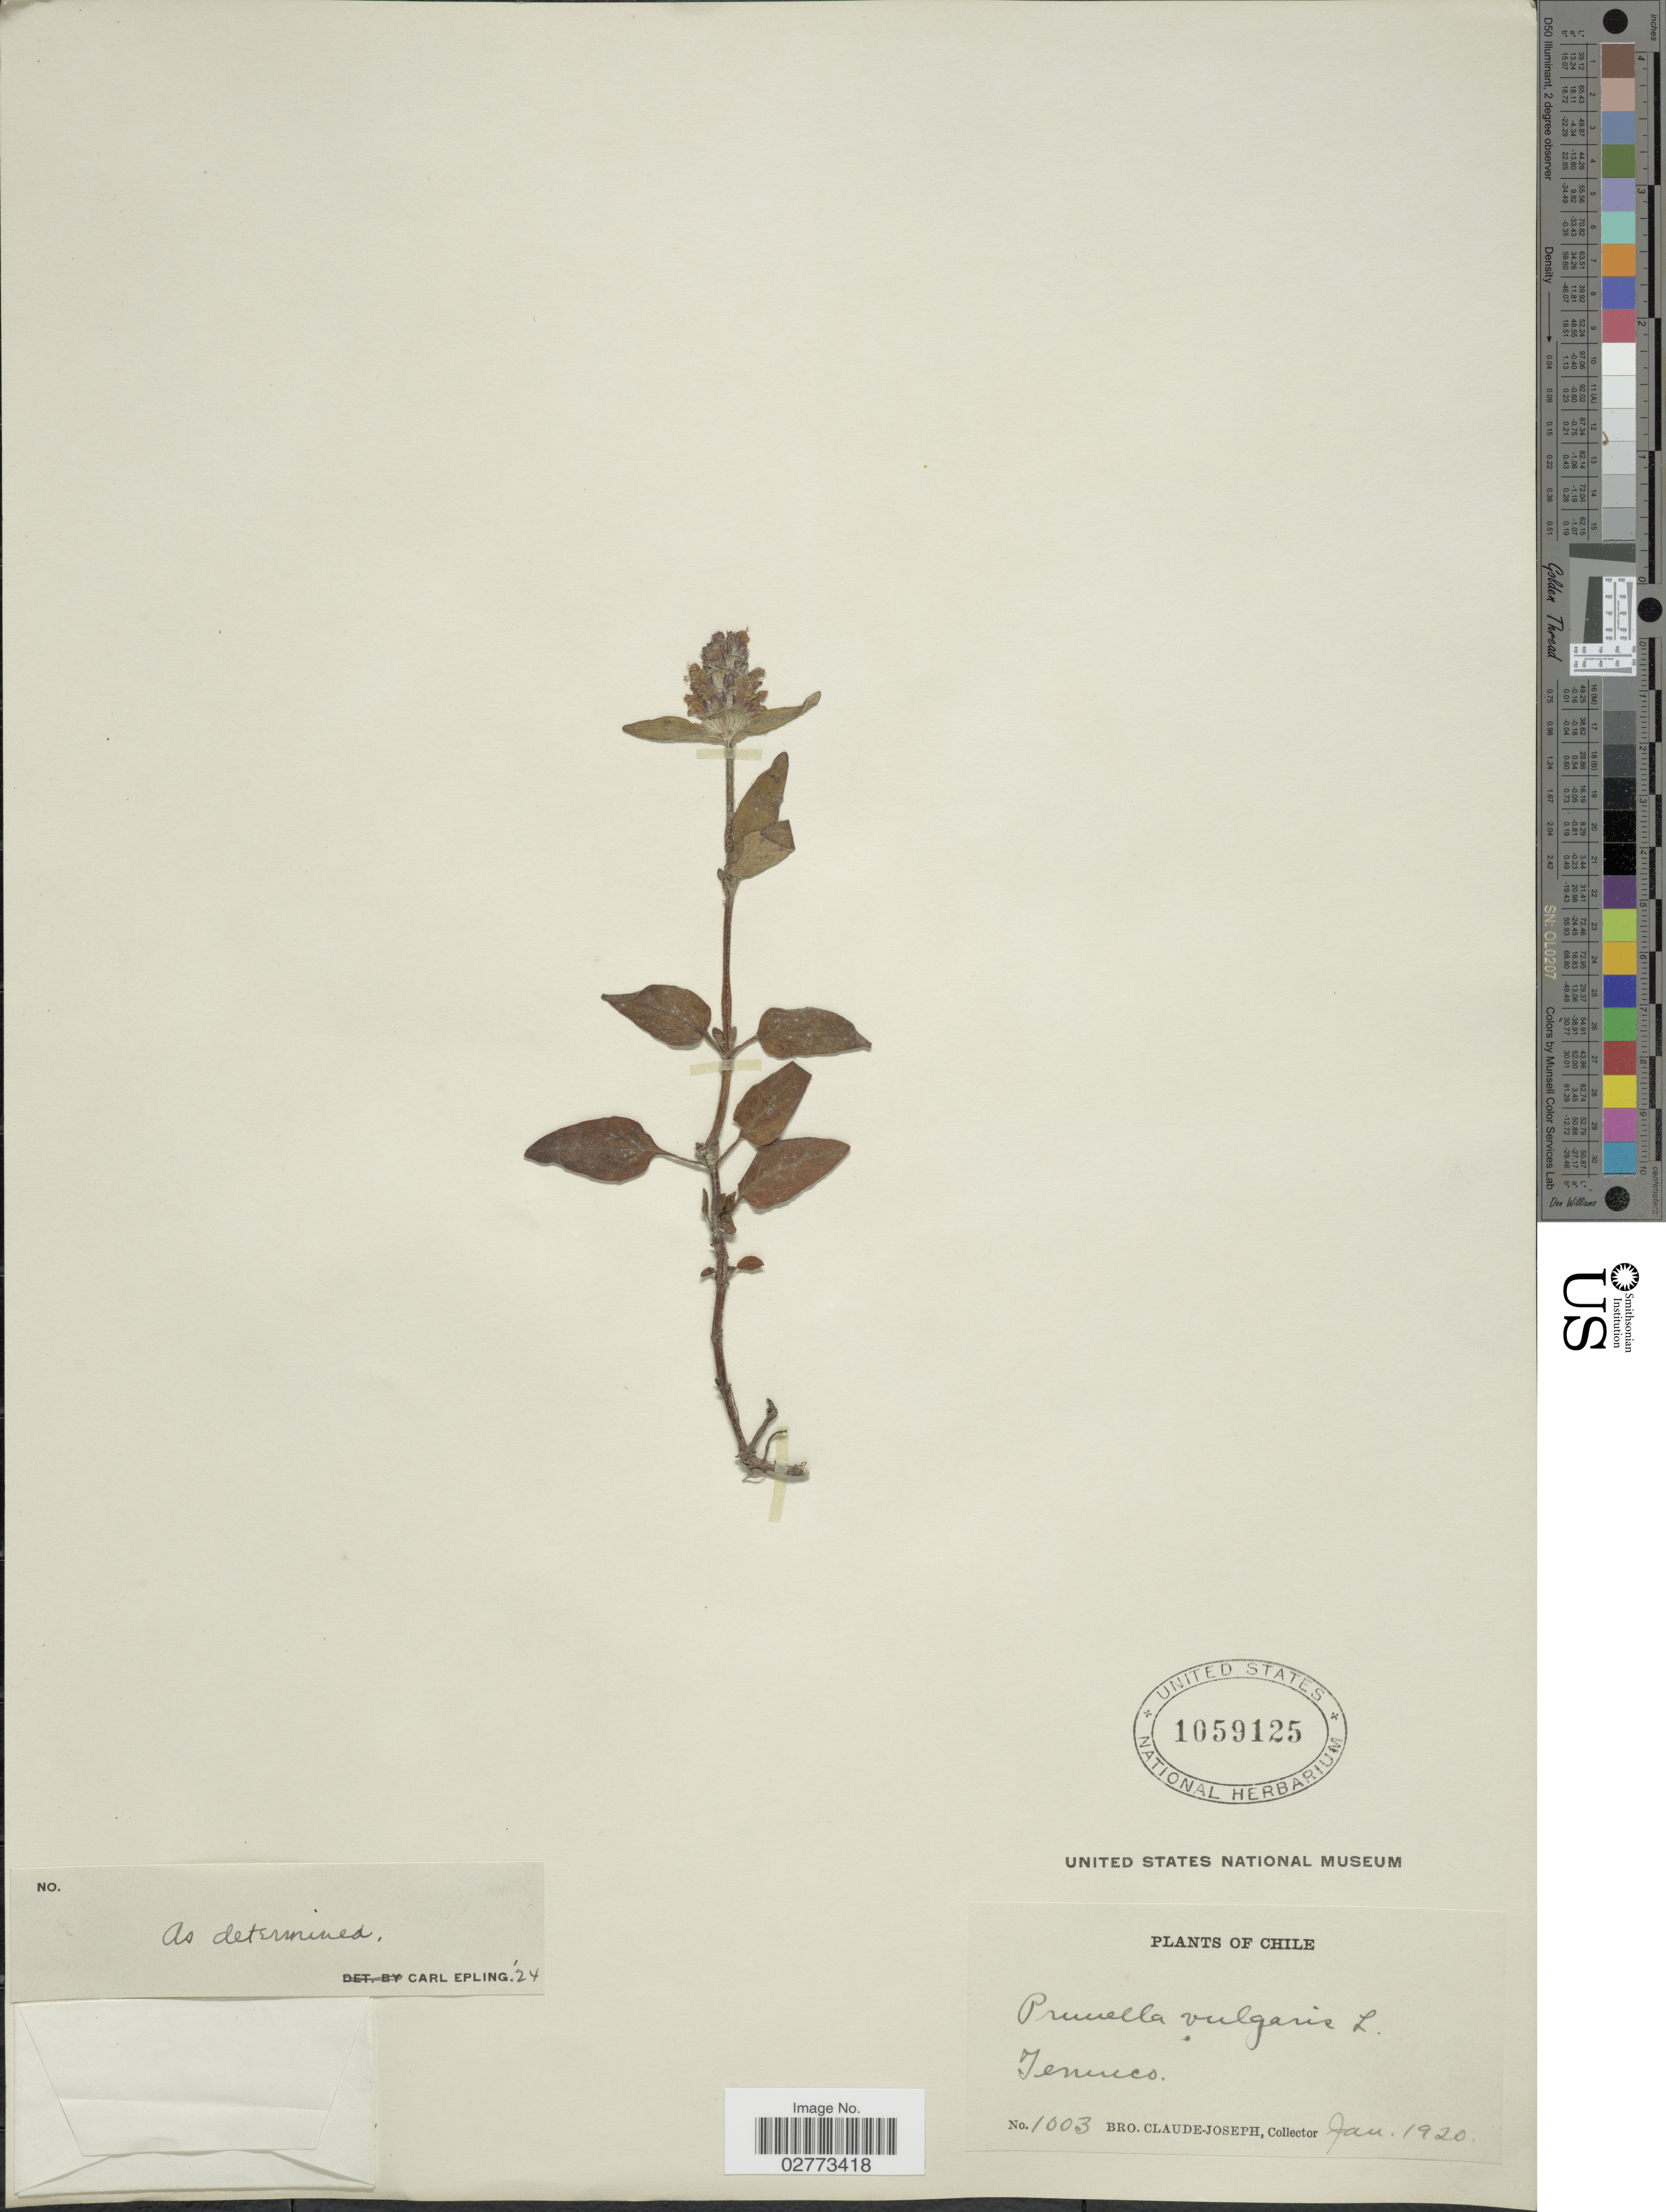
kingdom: Plantae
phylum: Tracheophyta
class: Magnoliopsida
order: Lamiales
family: Lamiaceae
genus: Prunella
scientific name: Prunella vulgaris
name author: L.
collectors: Bro. Claude-Joseph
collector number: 1003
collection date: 1920-01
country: Chile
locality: Temuco.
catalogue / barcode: US 1059125